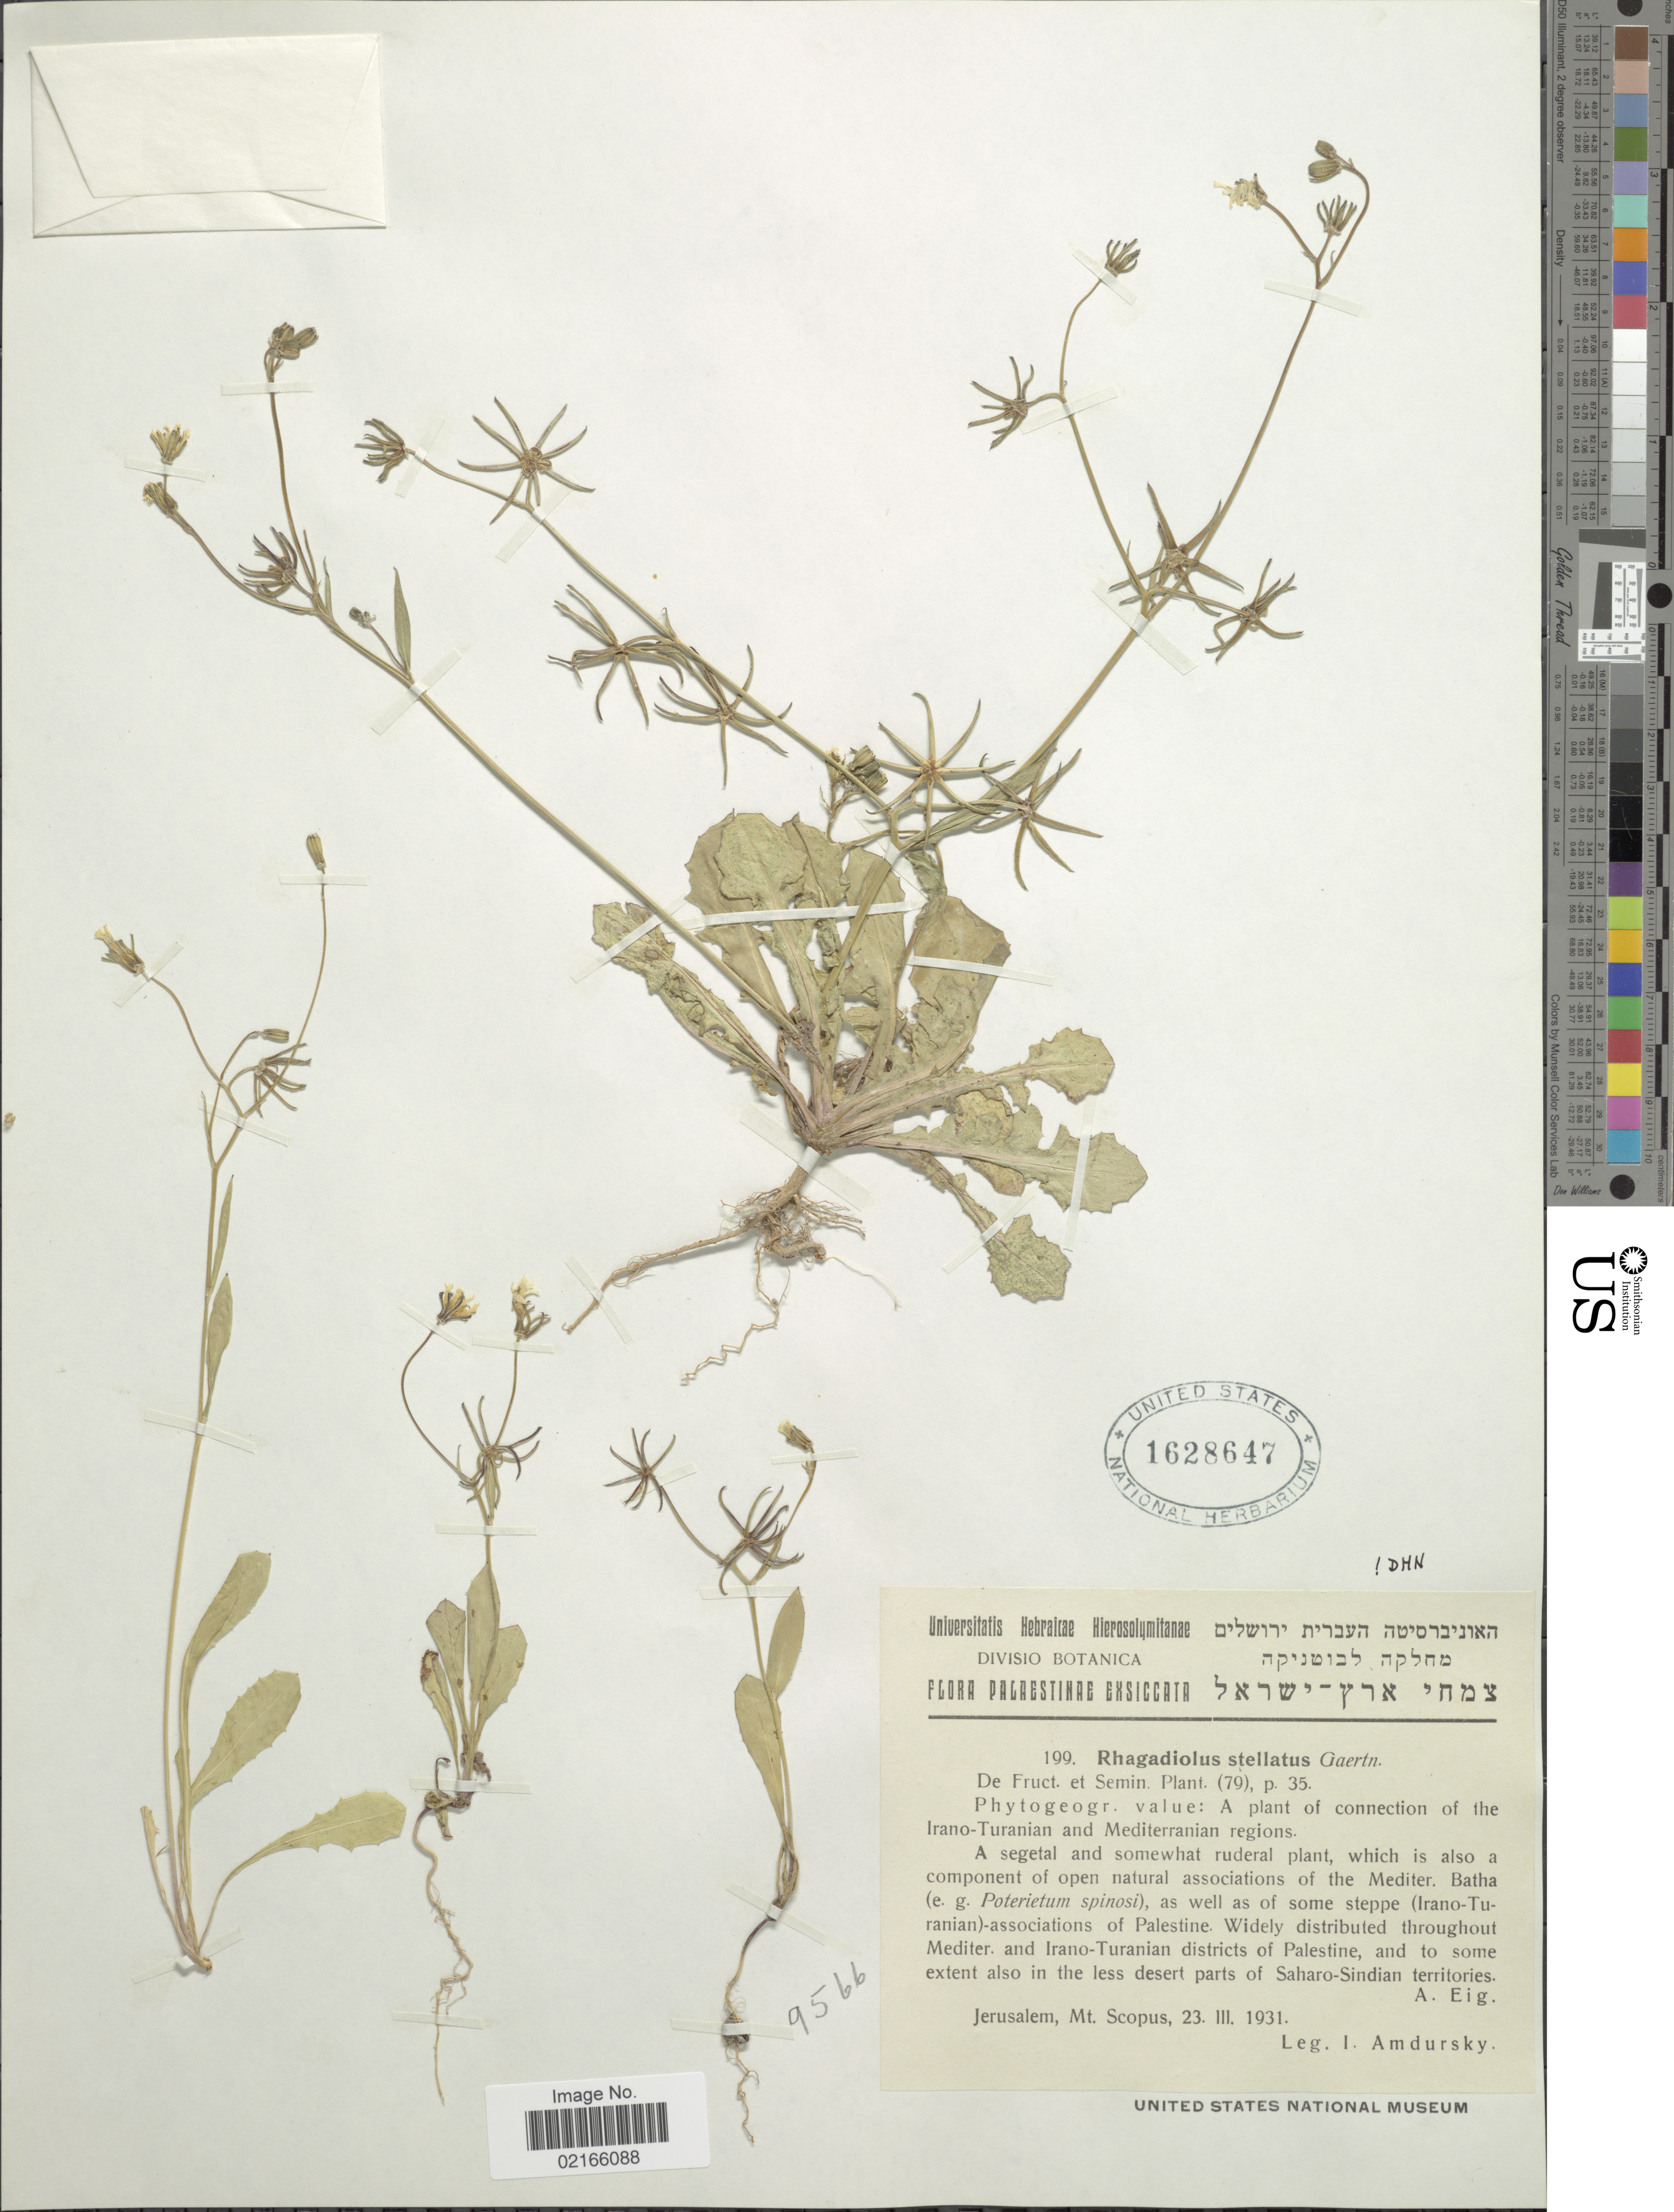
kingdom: Plantae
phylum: Tracheophyta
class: Magnoliopsida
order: Asterales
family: Asteraceae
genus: Rhagadiolus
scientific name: Rhagadiolus stellatus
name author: (L.) Gaertn.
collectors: I. Amdursky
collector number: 199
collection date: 1931-03-23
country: Israel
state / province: Jerusalem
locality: Aplaestinae, Batha (e.g. Poterietum spinosi), as well as of some steppe (Irano0Turanian) associations of Palestine, widely distributed throughout Mediter and Irano-Turanian district of Palestine, and to some extent also in the less desert parts of Saharo-Sindian territories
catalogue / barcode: US 1628647